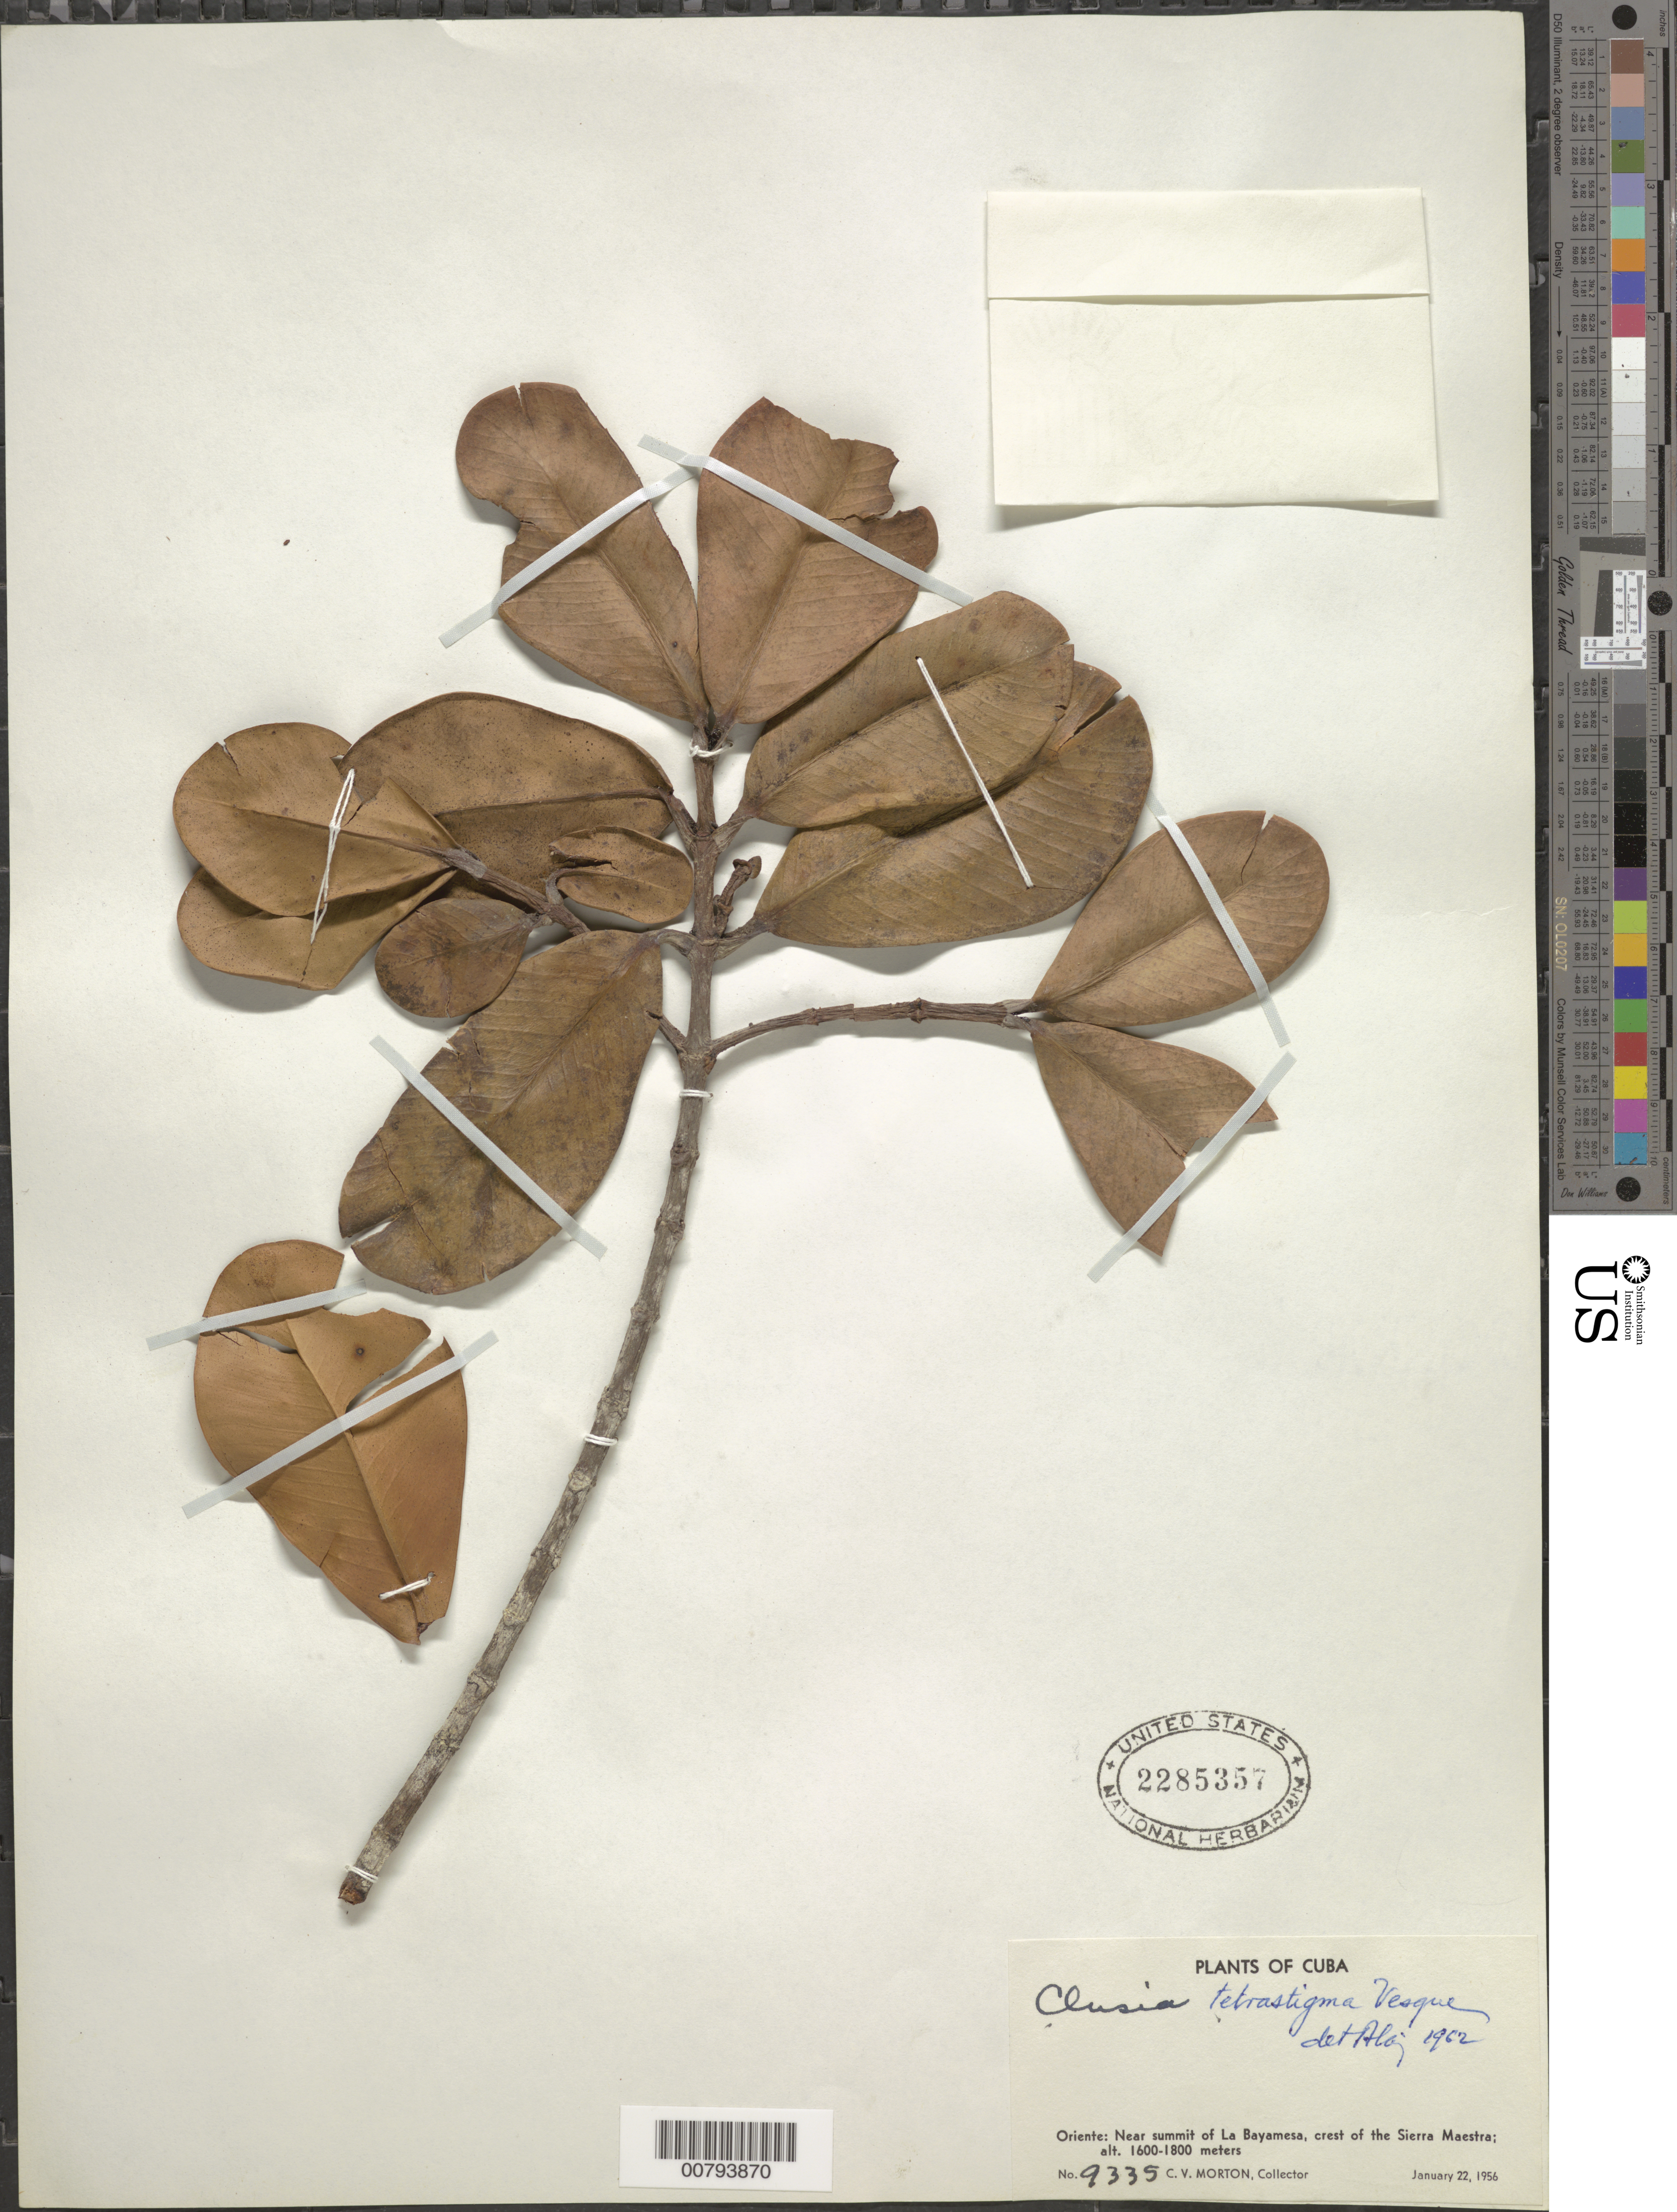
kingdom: Plantae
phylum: Tracheophyta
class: Magnoliopsida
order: Malpighiales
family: Clusiaceae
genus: Clusia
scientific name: Clusia tetrastigma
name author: Vesque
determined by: Alg., Bro.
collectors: C. V. Morton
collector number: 9335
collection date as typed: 22 Jan 1956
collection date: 1956-01-22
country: Cuba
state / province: Oriente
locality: Near summit of La Bayamesa, crest of the Sierra Maestra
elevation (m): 1600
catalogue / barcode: US 2285357